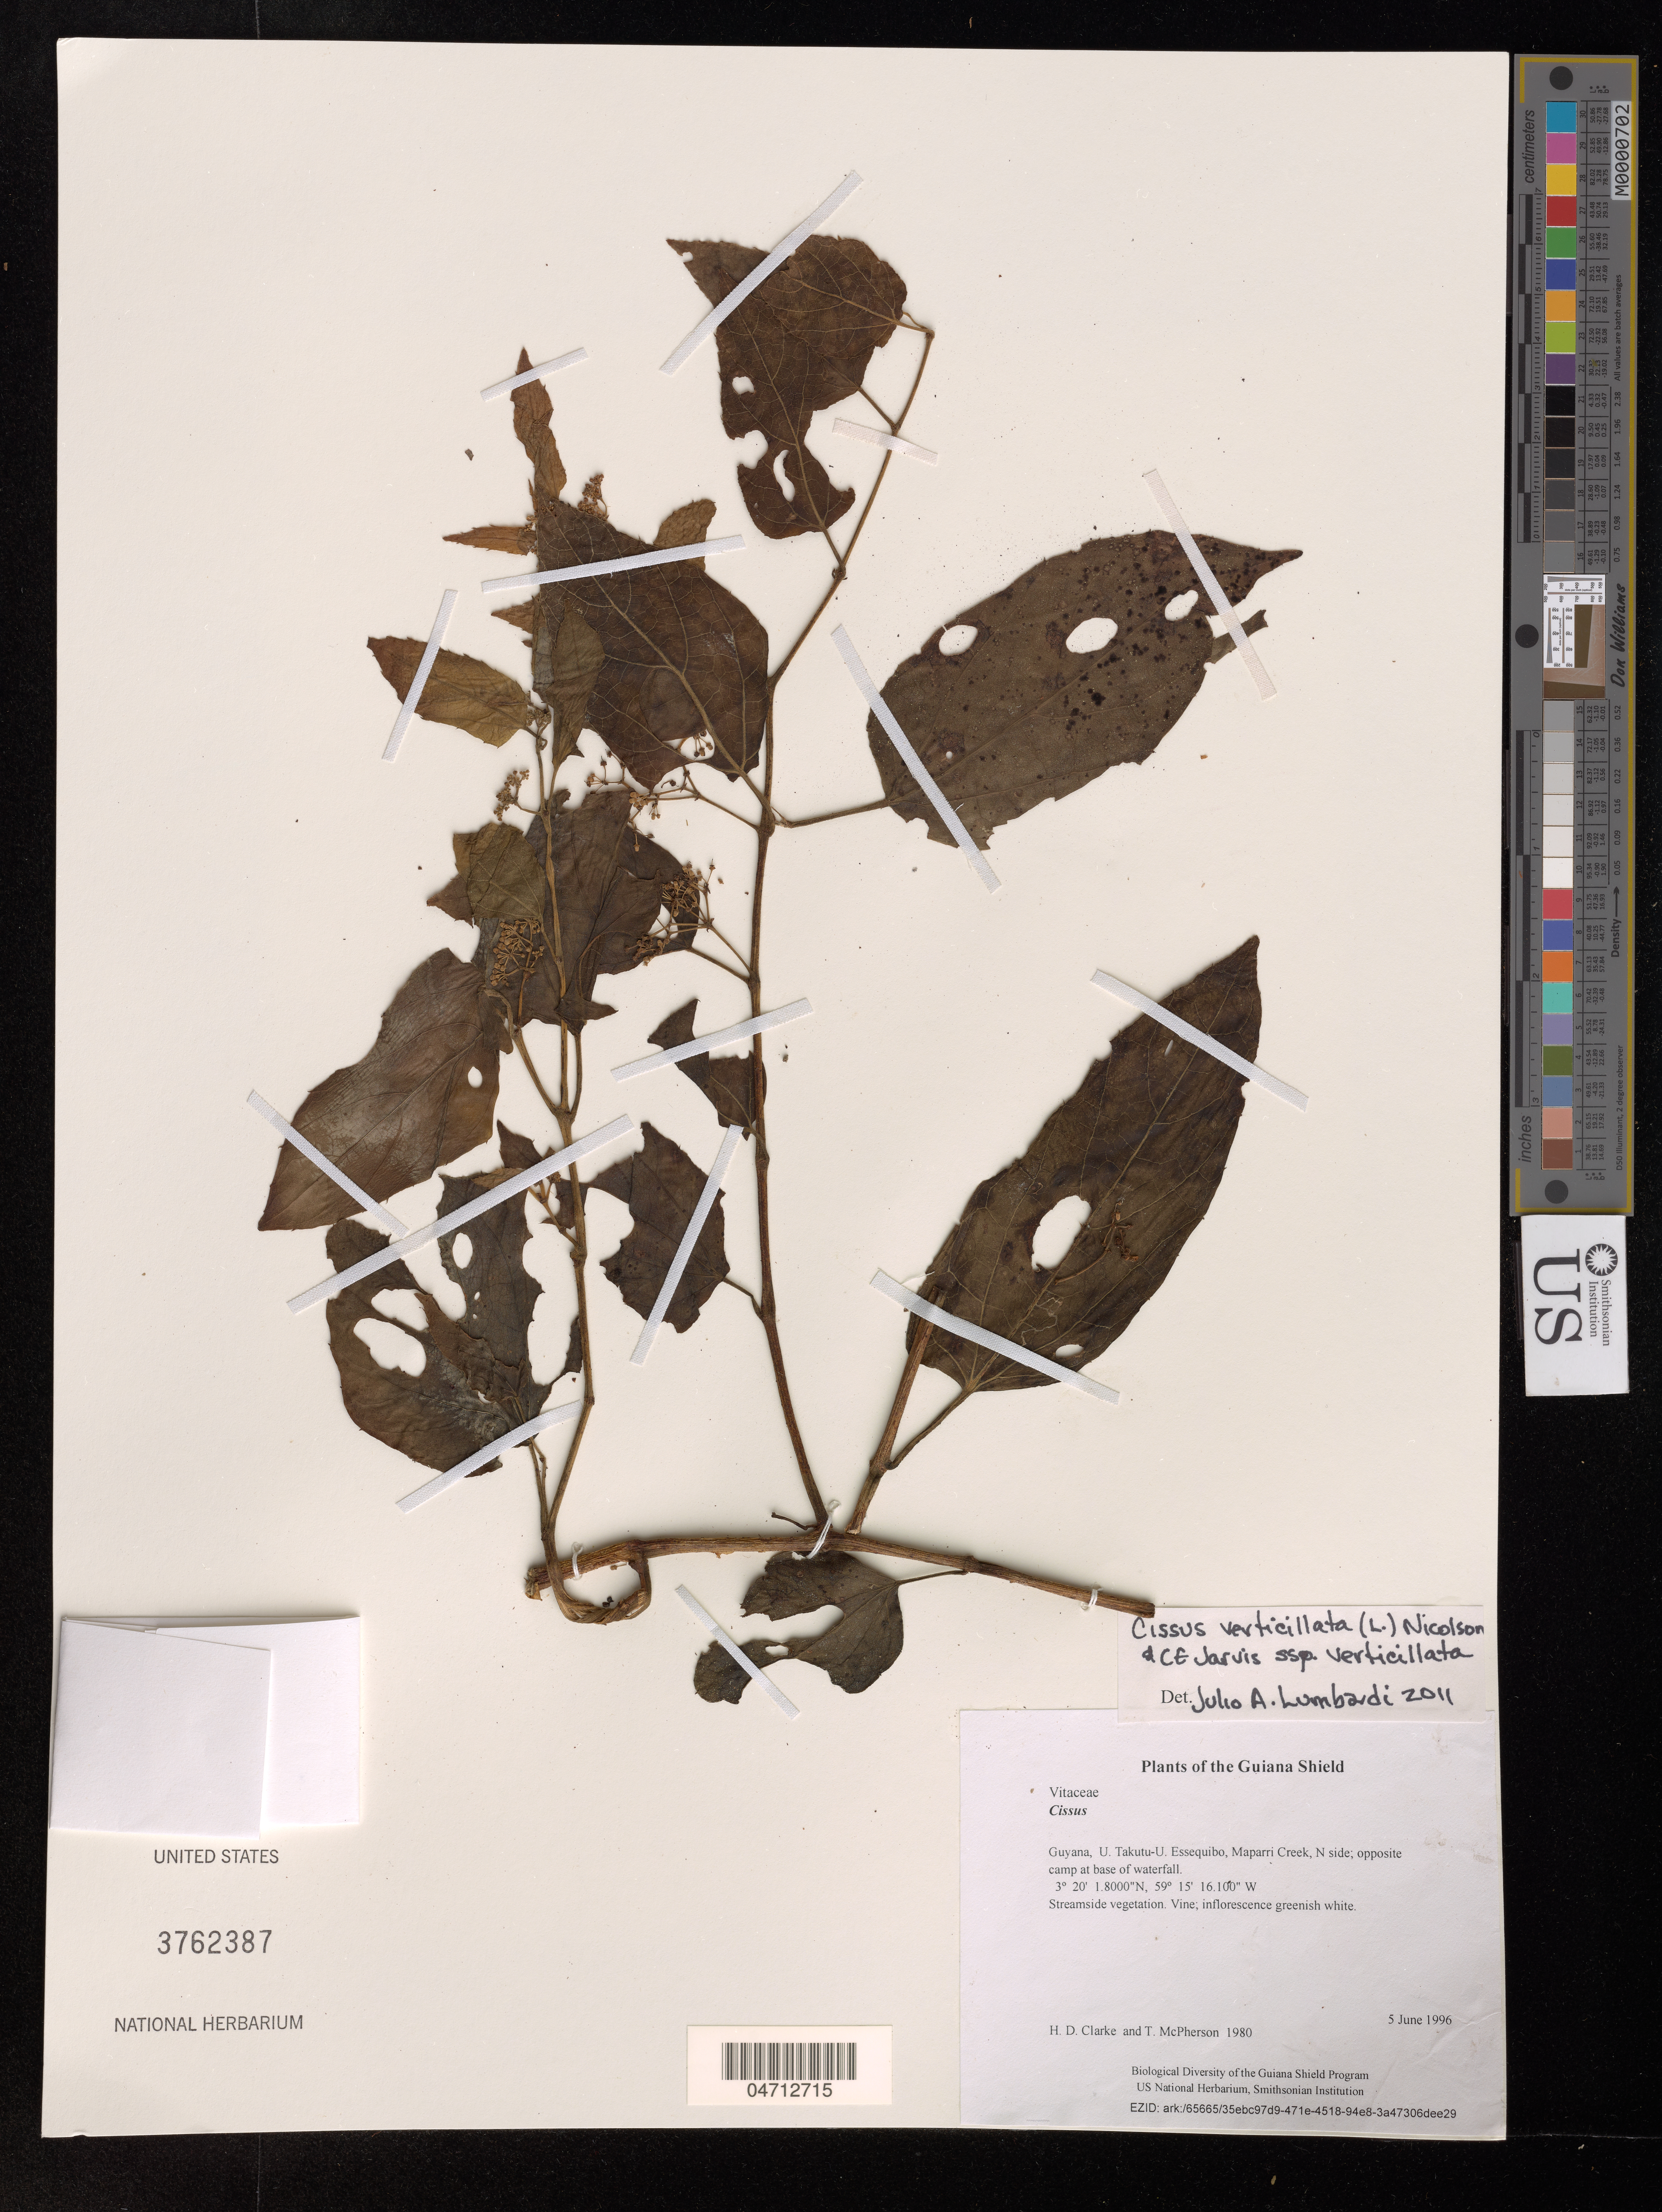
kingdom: Plantae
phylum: Tracheophyta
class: Magnoliopsida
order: Vitales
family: Vitaceae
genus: Cissus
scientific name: Cissus verticillata subsp. verticillata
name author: (L.) Nicolson & C.E. Jarvis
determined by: Lombardi, Julio A.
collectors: H. D. Clarke & T. McPherson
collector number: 1980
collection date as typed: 5 June 1996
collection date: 1996-06-05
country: Guyana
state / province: U. Takutu-U. Essequibo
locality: Maparri Creek, N side; opposite camp at base of waterfall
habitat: Streamside vegetation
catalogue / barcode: US 3762387